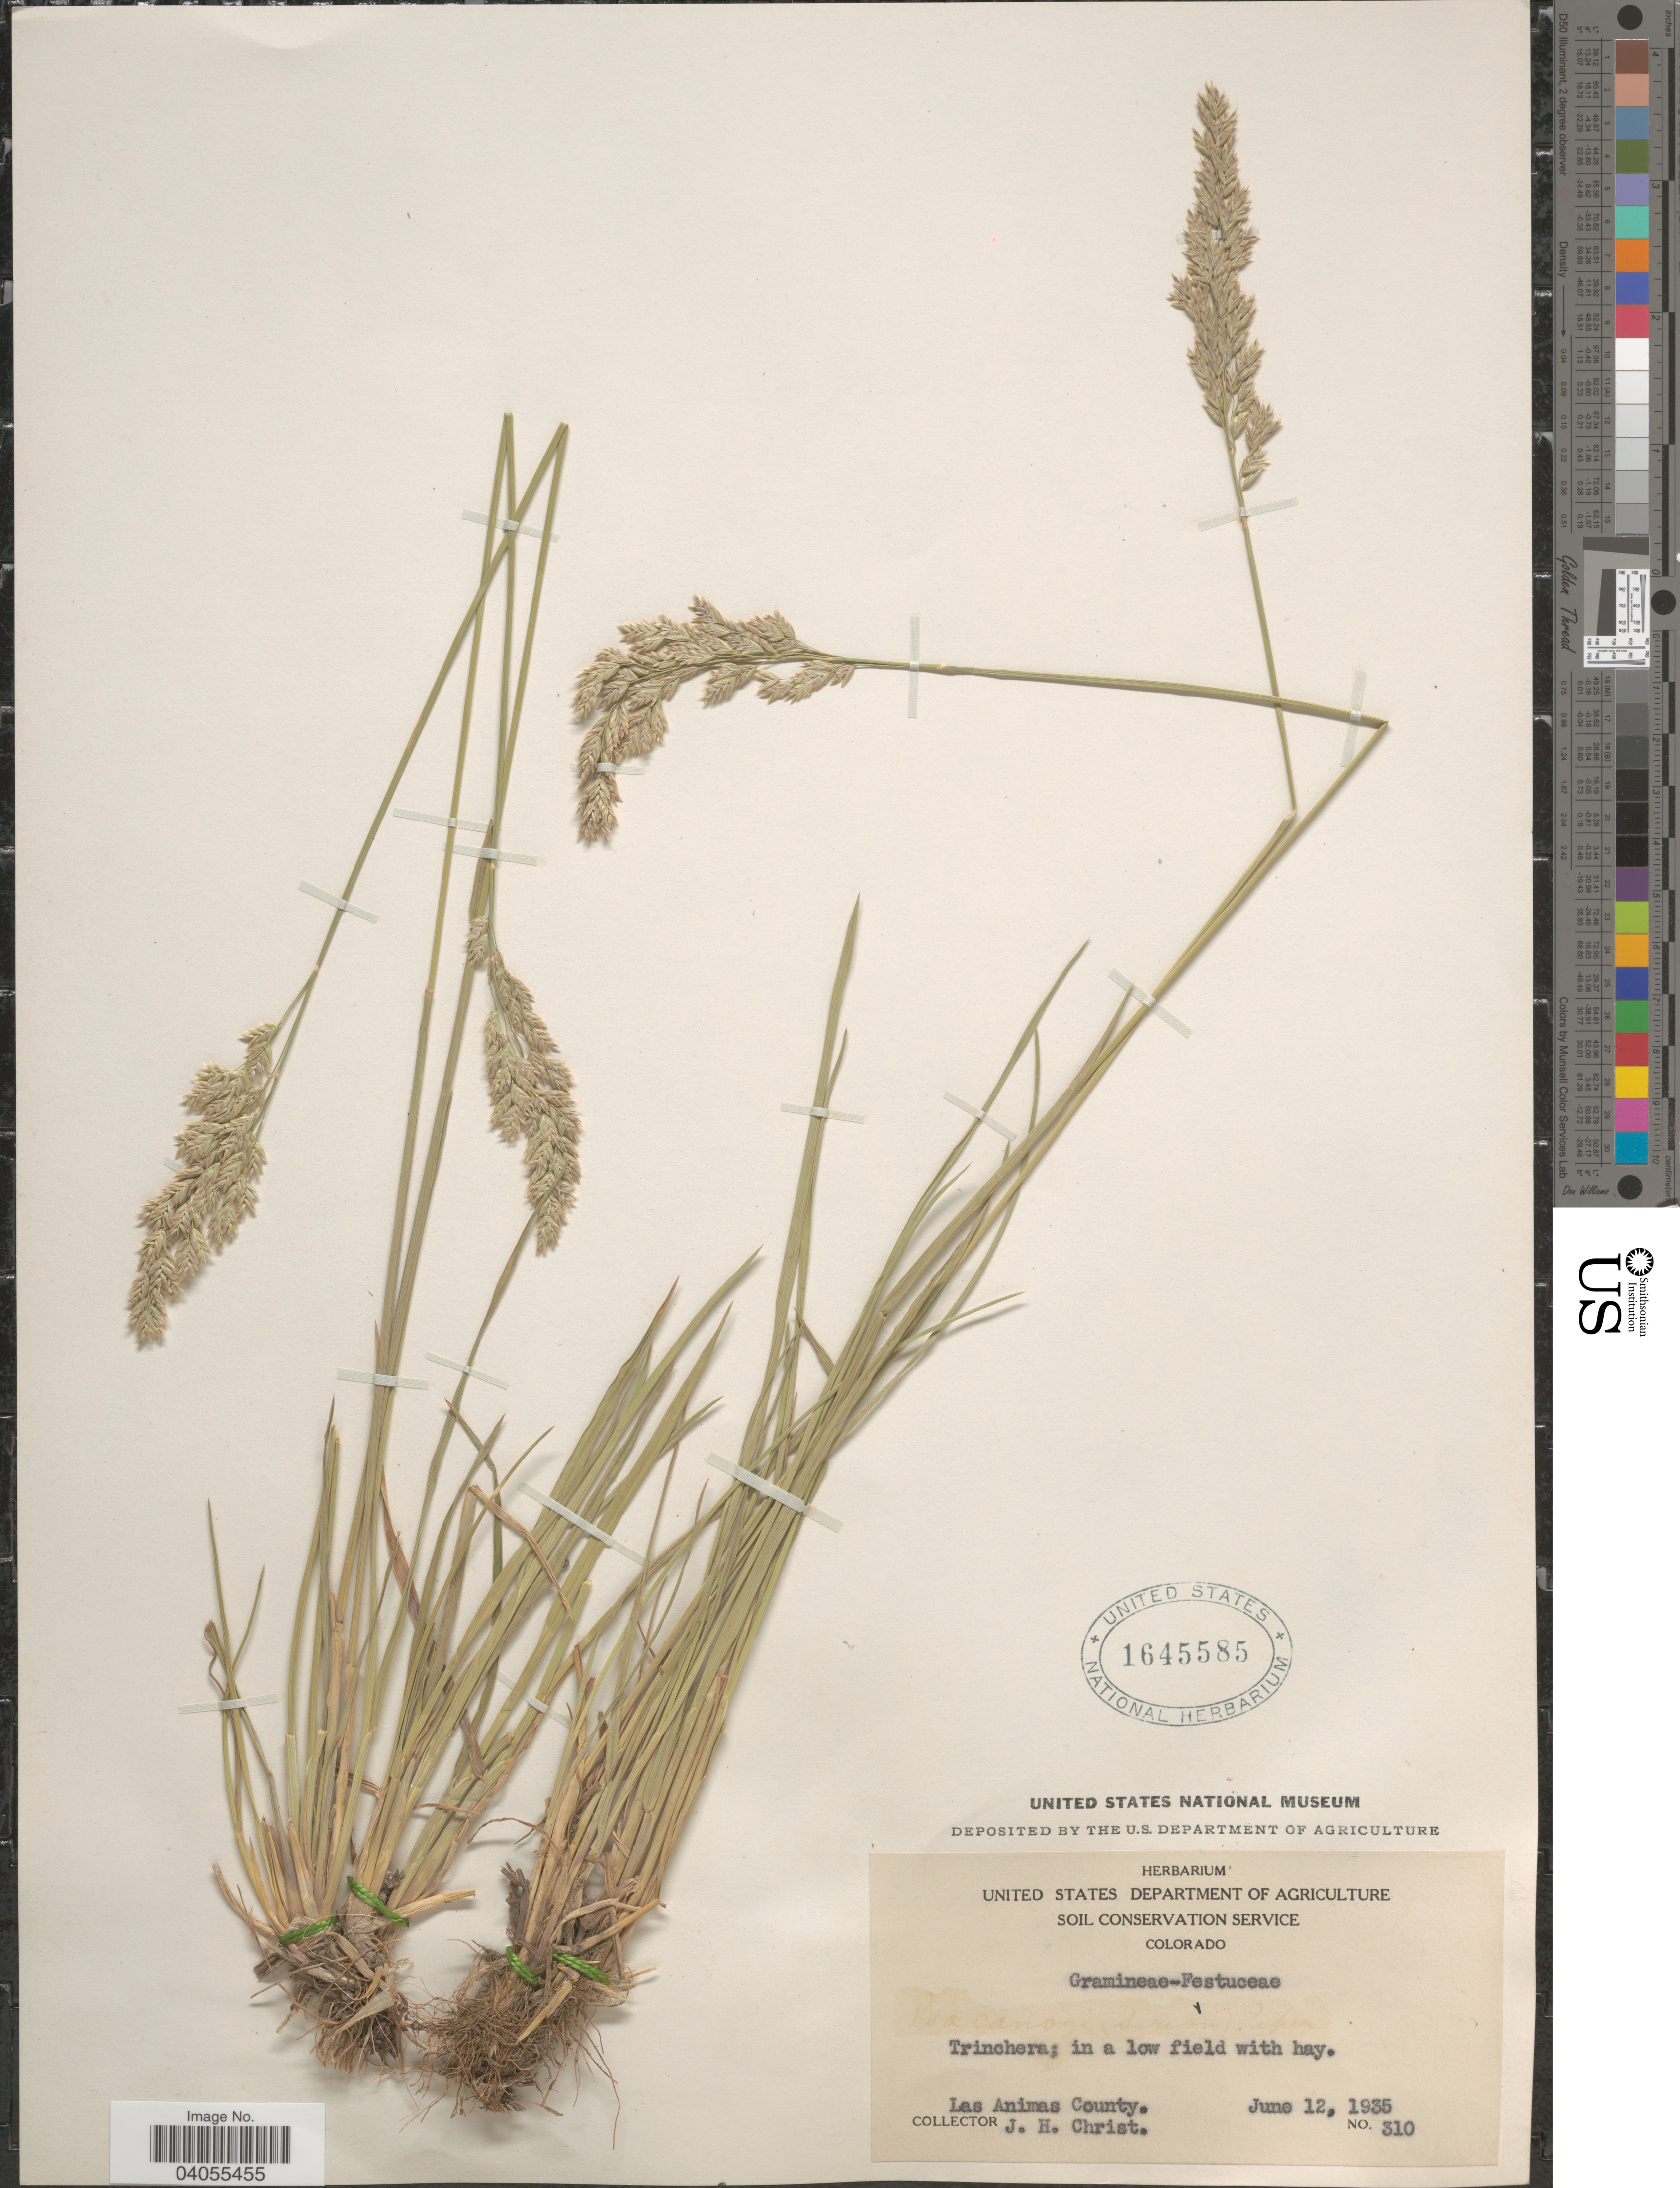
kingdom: Plantae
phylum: Tracheophyta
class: Liliopsida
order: Poales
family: Poaceae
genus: Poa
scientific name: Poa arida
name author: Vasey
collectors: J. H. Christ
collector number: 310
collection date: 1935-06-12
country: United States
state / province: Colorado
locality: Trinchera; in a low field with hay. Las Animas County.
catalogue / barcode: US 1645585